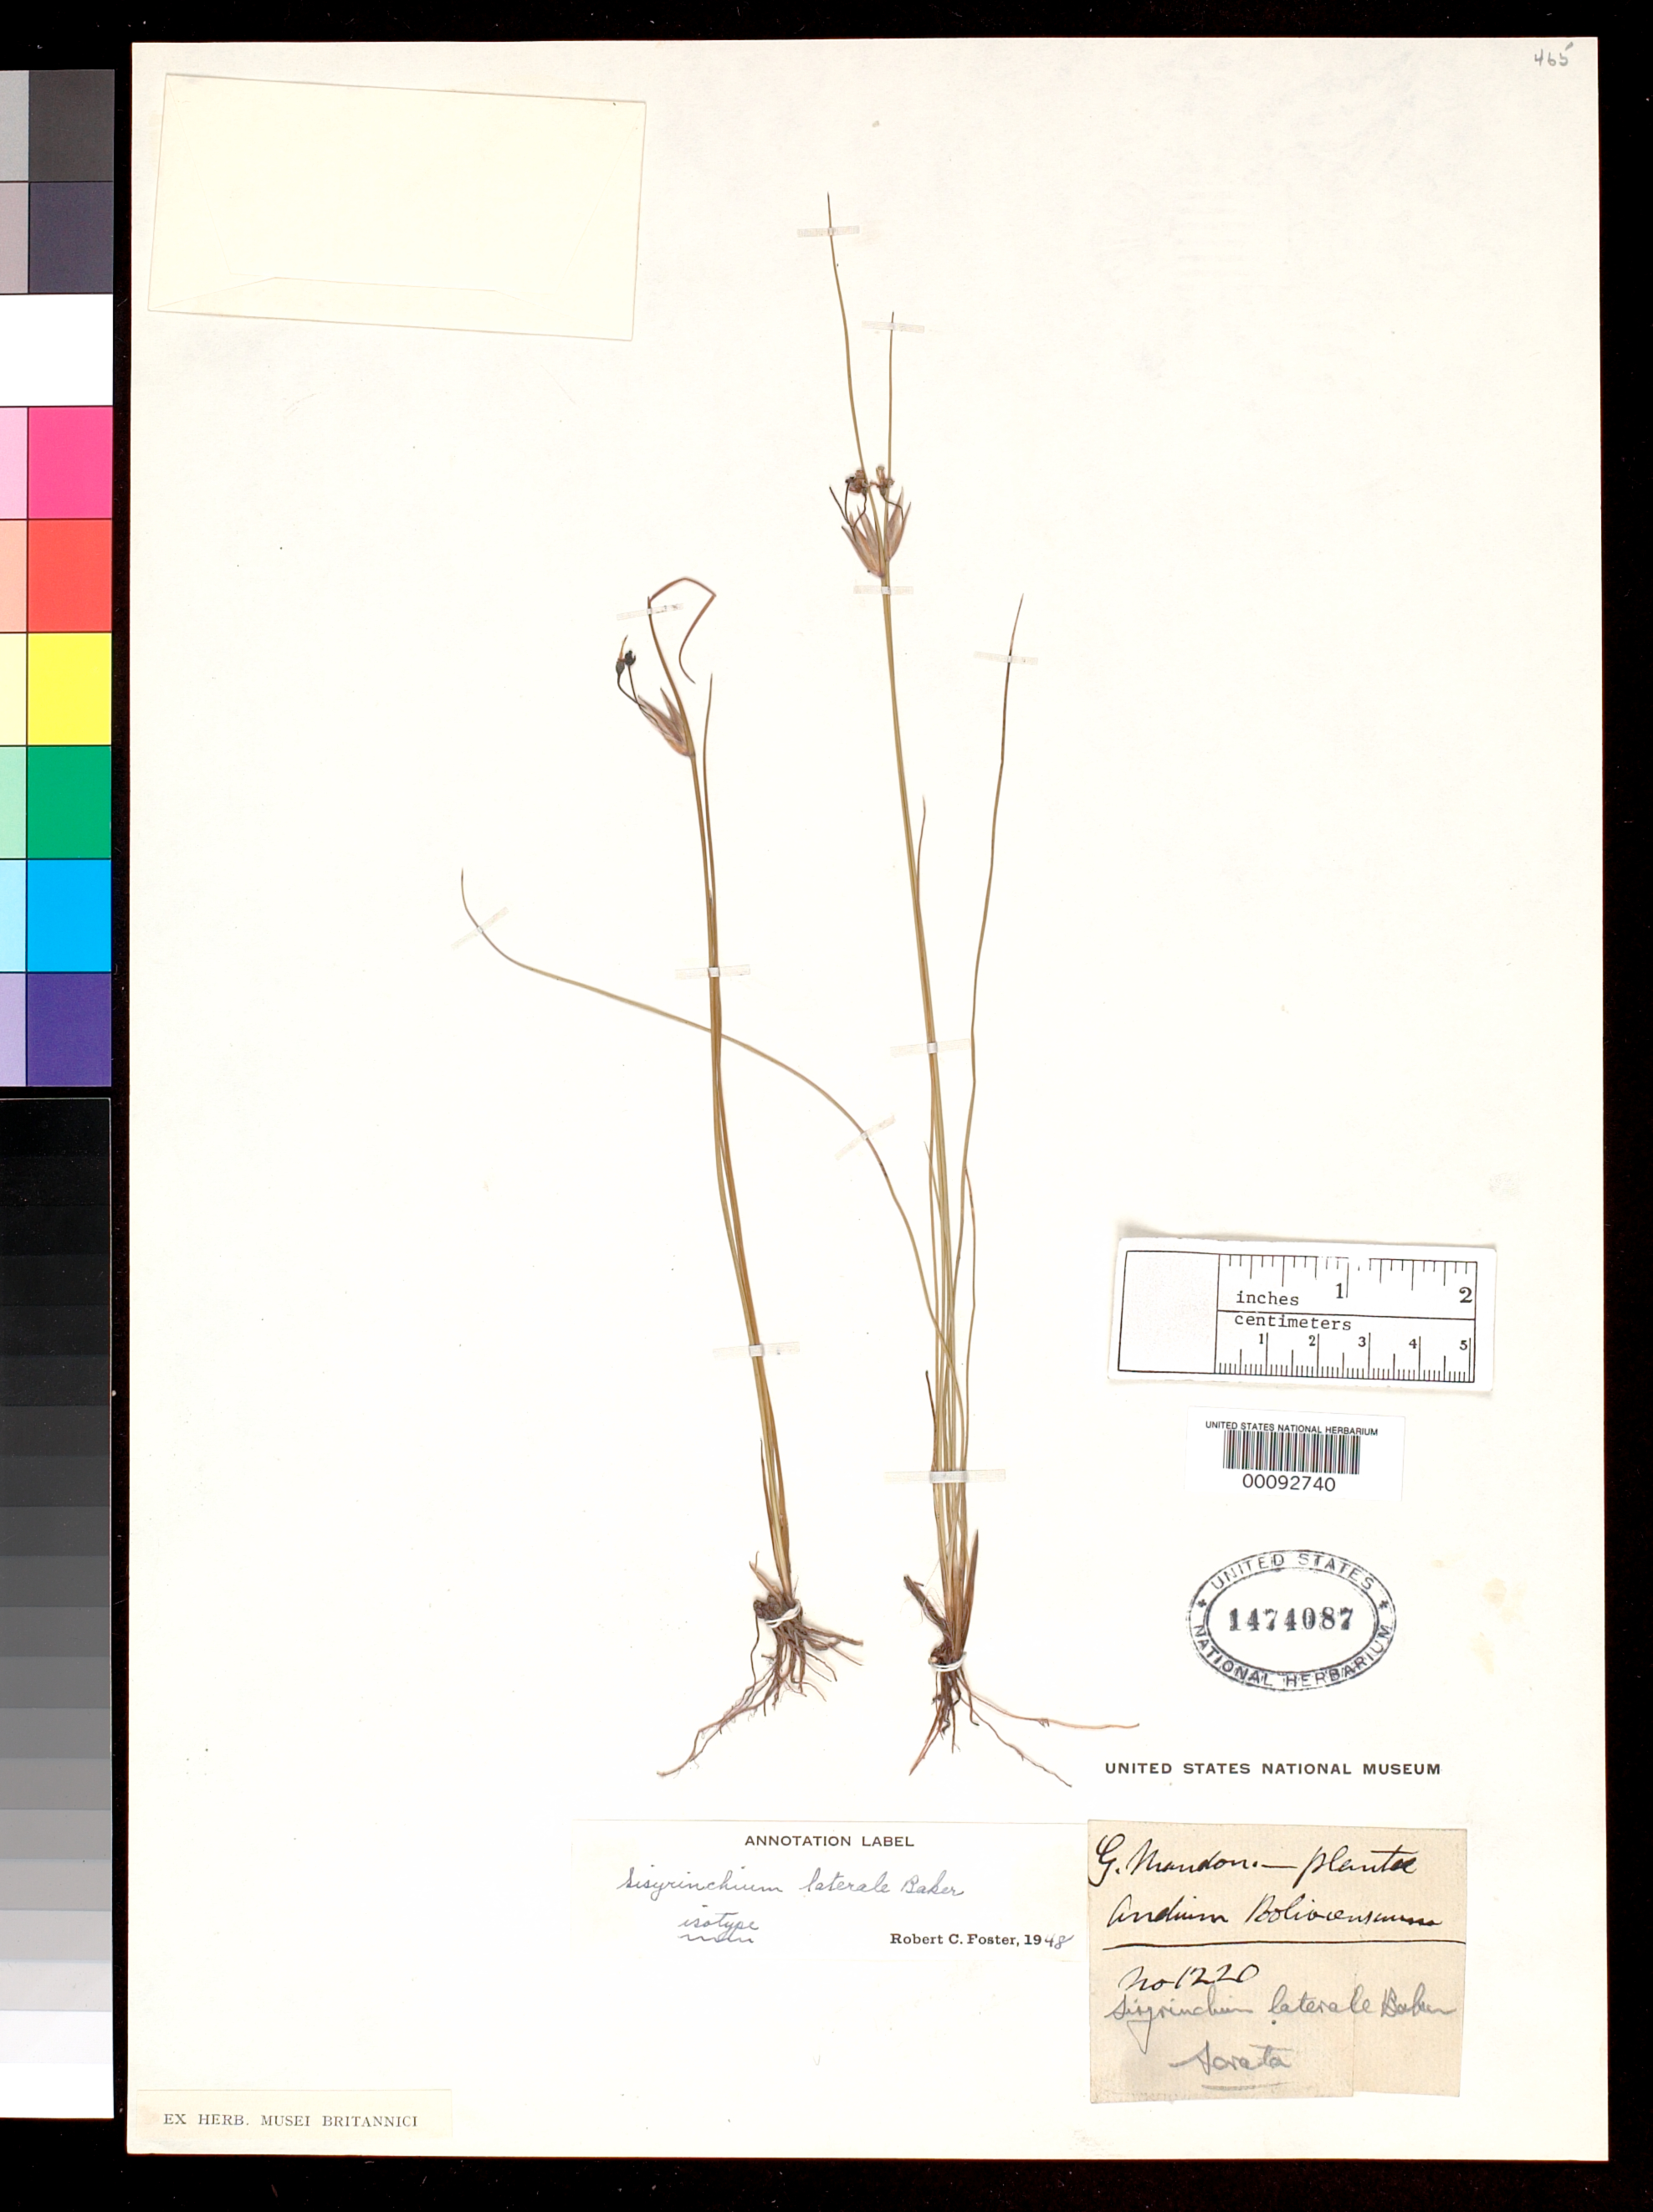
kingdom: Plantae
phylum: Tracheophyta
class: Liliopsida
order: Asparagales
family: Iridaceae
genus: Sisyrinchium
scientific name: Sisyrinchium laterale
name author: Baker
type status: Isotype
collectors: G. Mandon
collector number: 1220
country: Bolivia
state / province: La Paz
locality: Andes, near Sorata.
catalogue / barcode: US 1474087